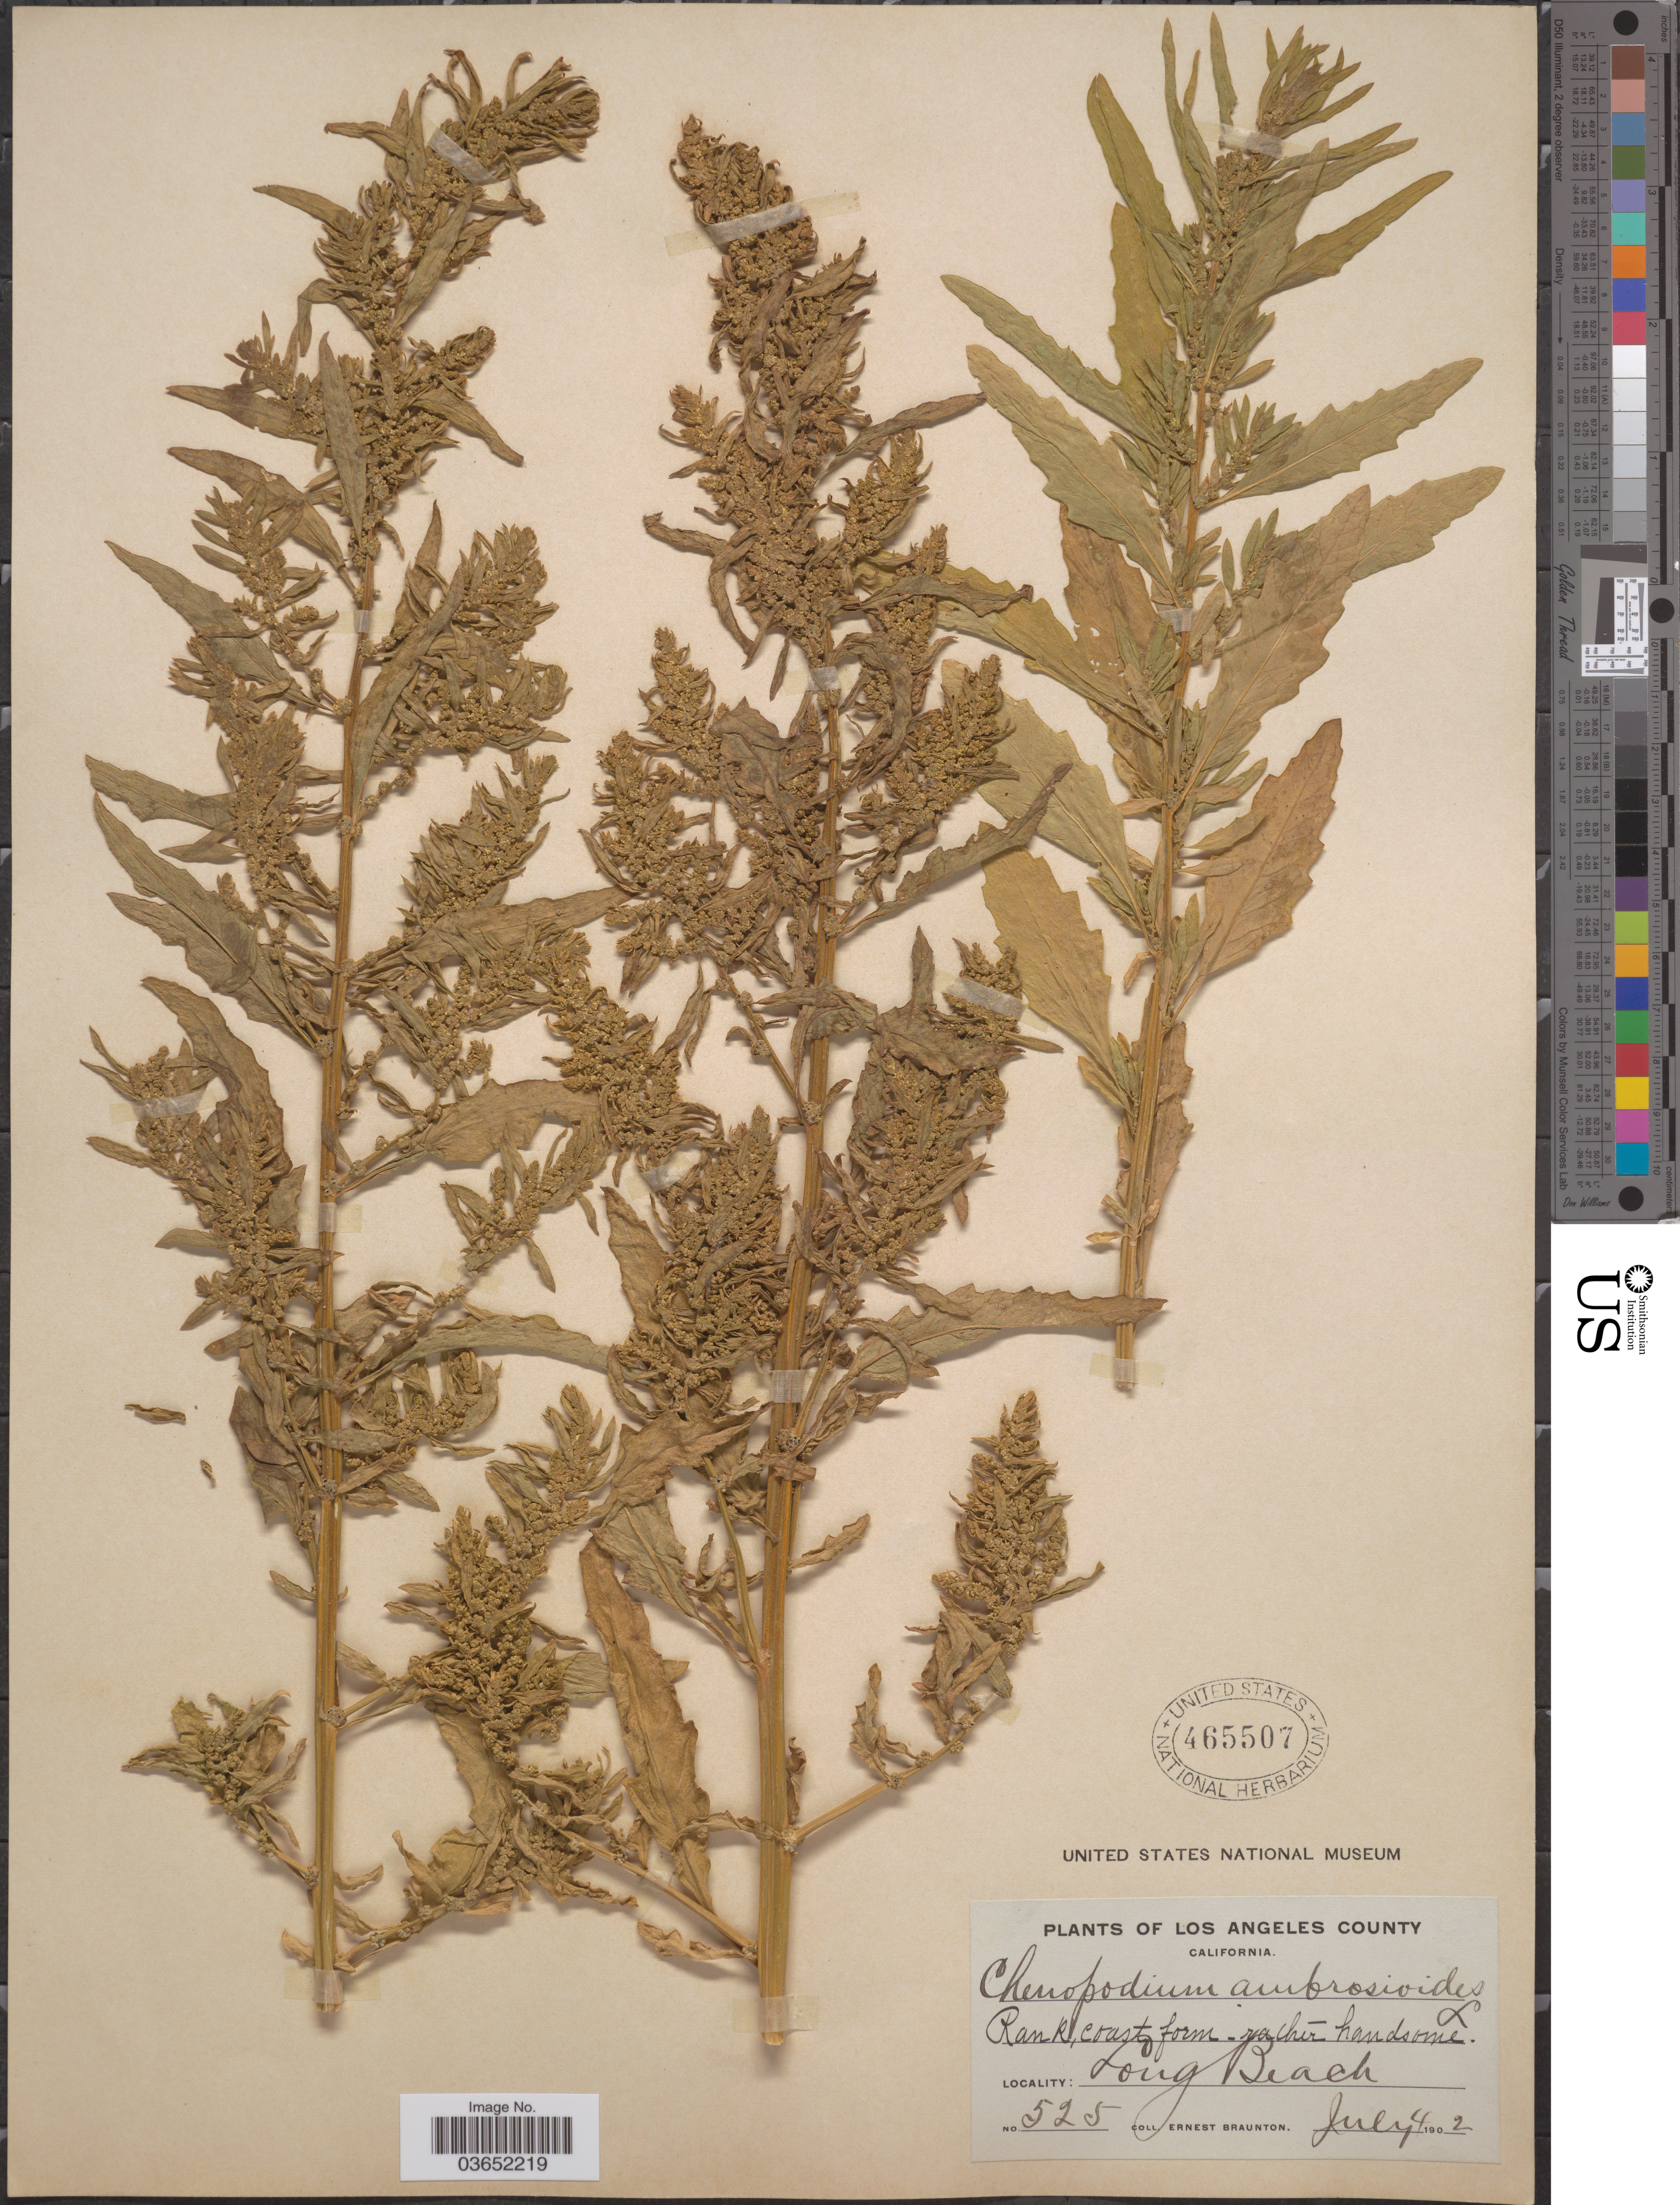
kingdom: Plantae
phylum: Tracheophyta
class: Magnoliopsida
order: Caryophyllales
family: Amaranthaceae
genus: Chenopodium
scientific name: Chenopodium ambrosioides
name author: L.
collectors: E. Braunton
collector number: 525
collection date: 1902-07-04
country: United States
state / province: California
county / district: Los Angeles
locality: Los Angeles County. Long Beach.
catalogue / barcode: US 465507